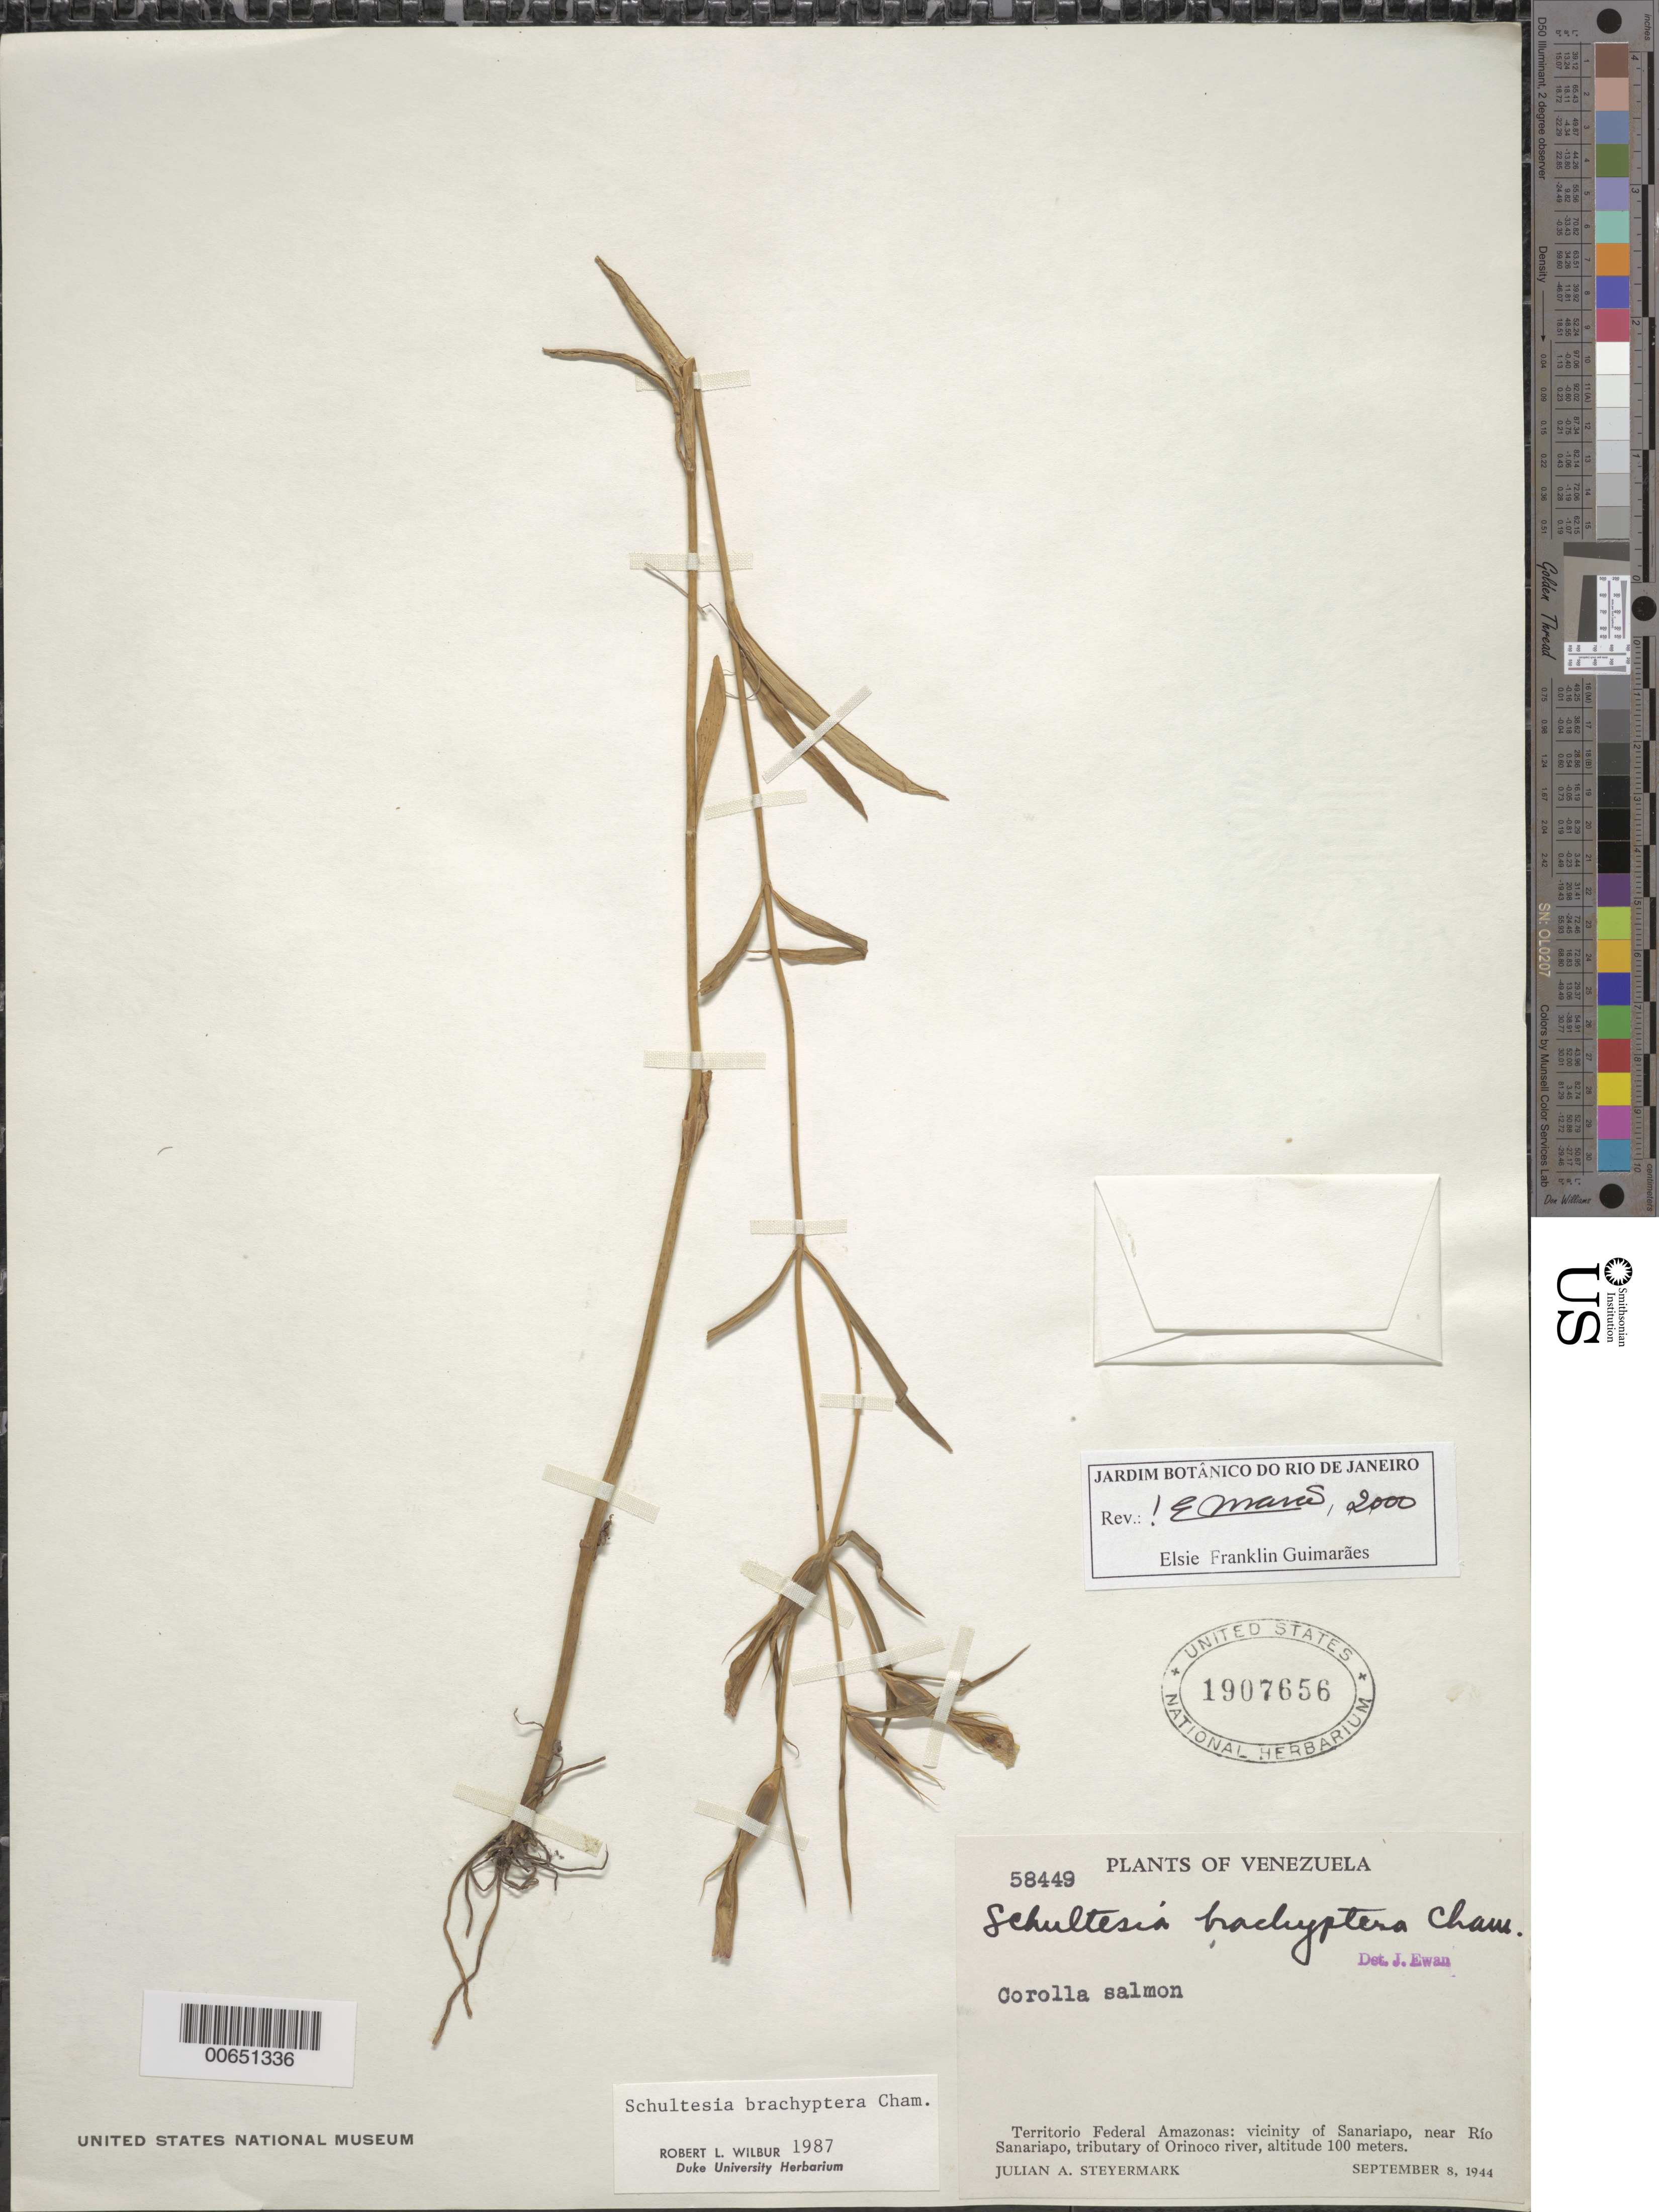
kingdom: Plantae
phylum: Tracheophyta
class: Magnoliopsida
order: Gentianales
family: Gentianaceae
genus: Schultesia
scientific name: Schultesia brachyptera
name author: Cham.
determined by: Guimarães, E. F.; Machado, D.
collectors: J. Steyermark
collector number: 58449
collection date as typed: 8-Sep-44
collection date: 1944-09-08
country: Venezuela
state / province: Amazonas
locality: Sanariapo, near Río Sanariapo (tributary of Orinoco R.)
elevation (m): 100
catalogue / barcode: US 1907656